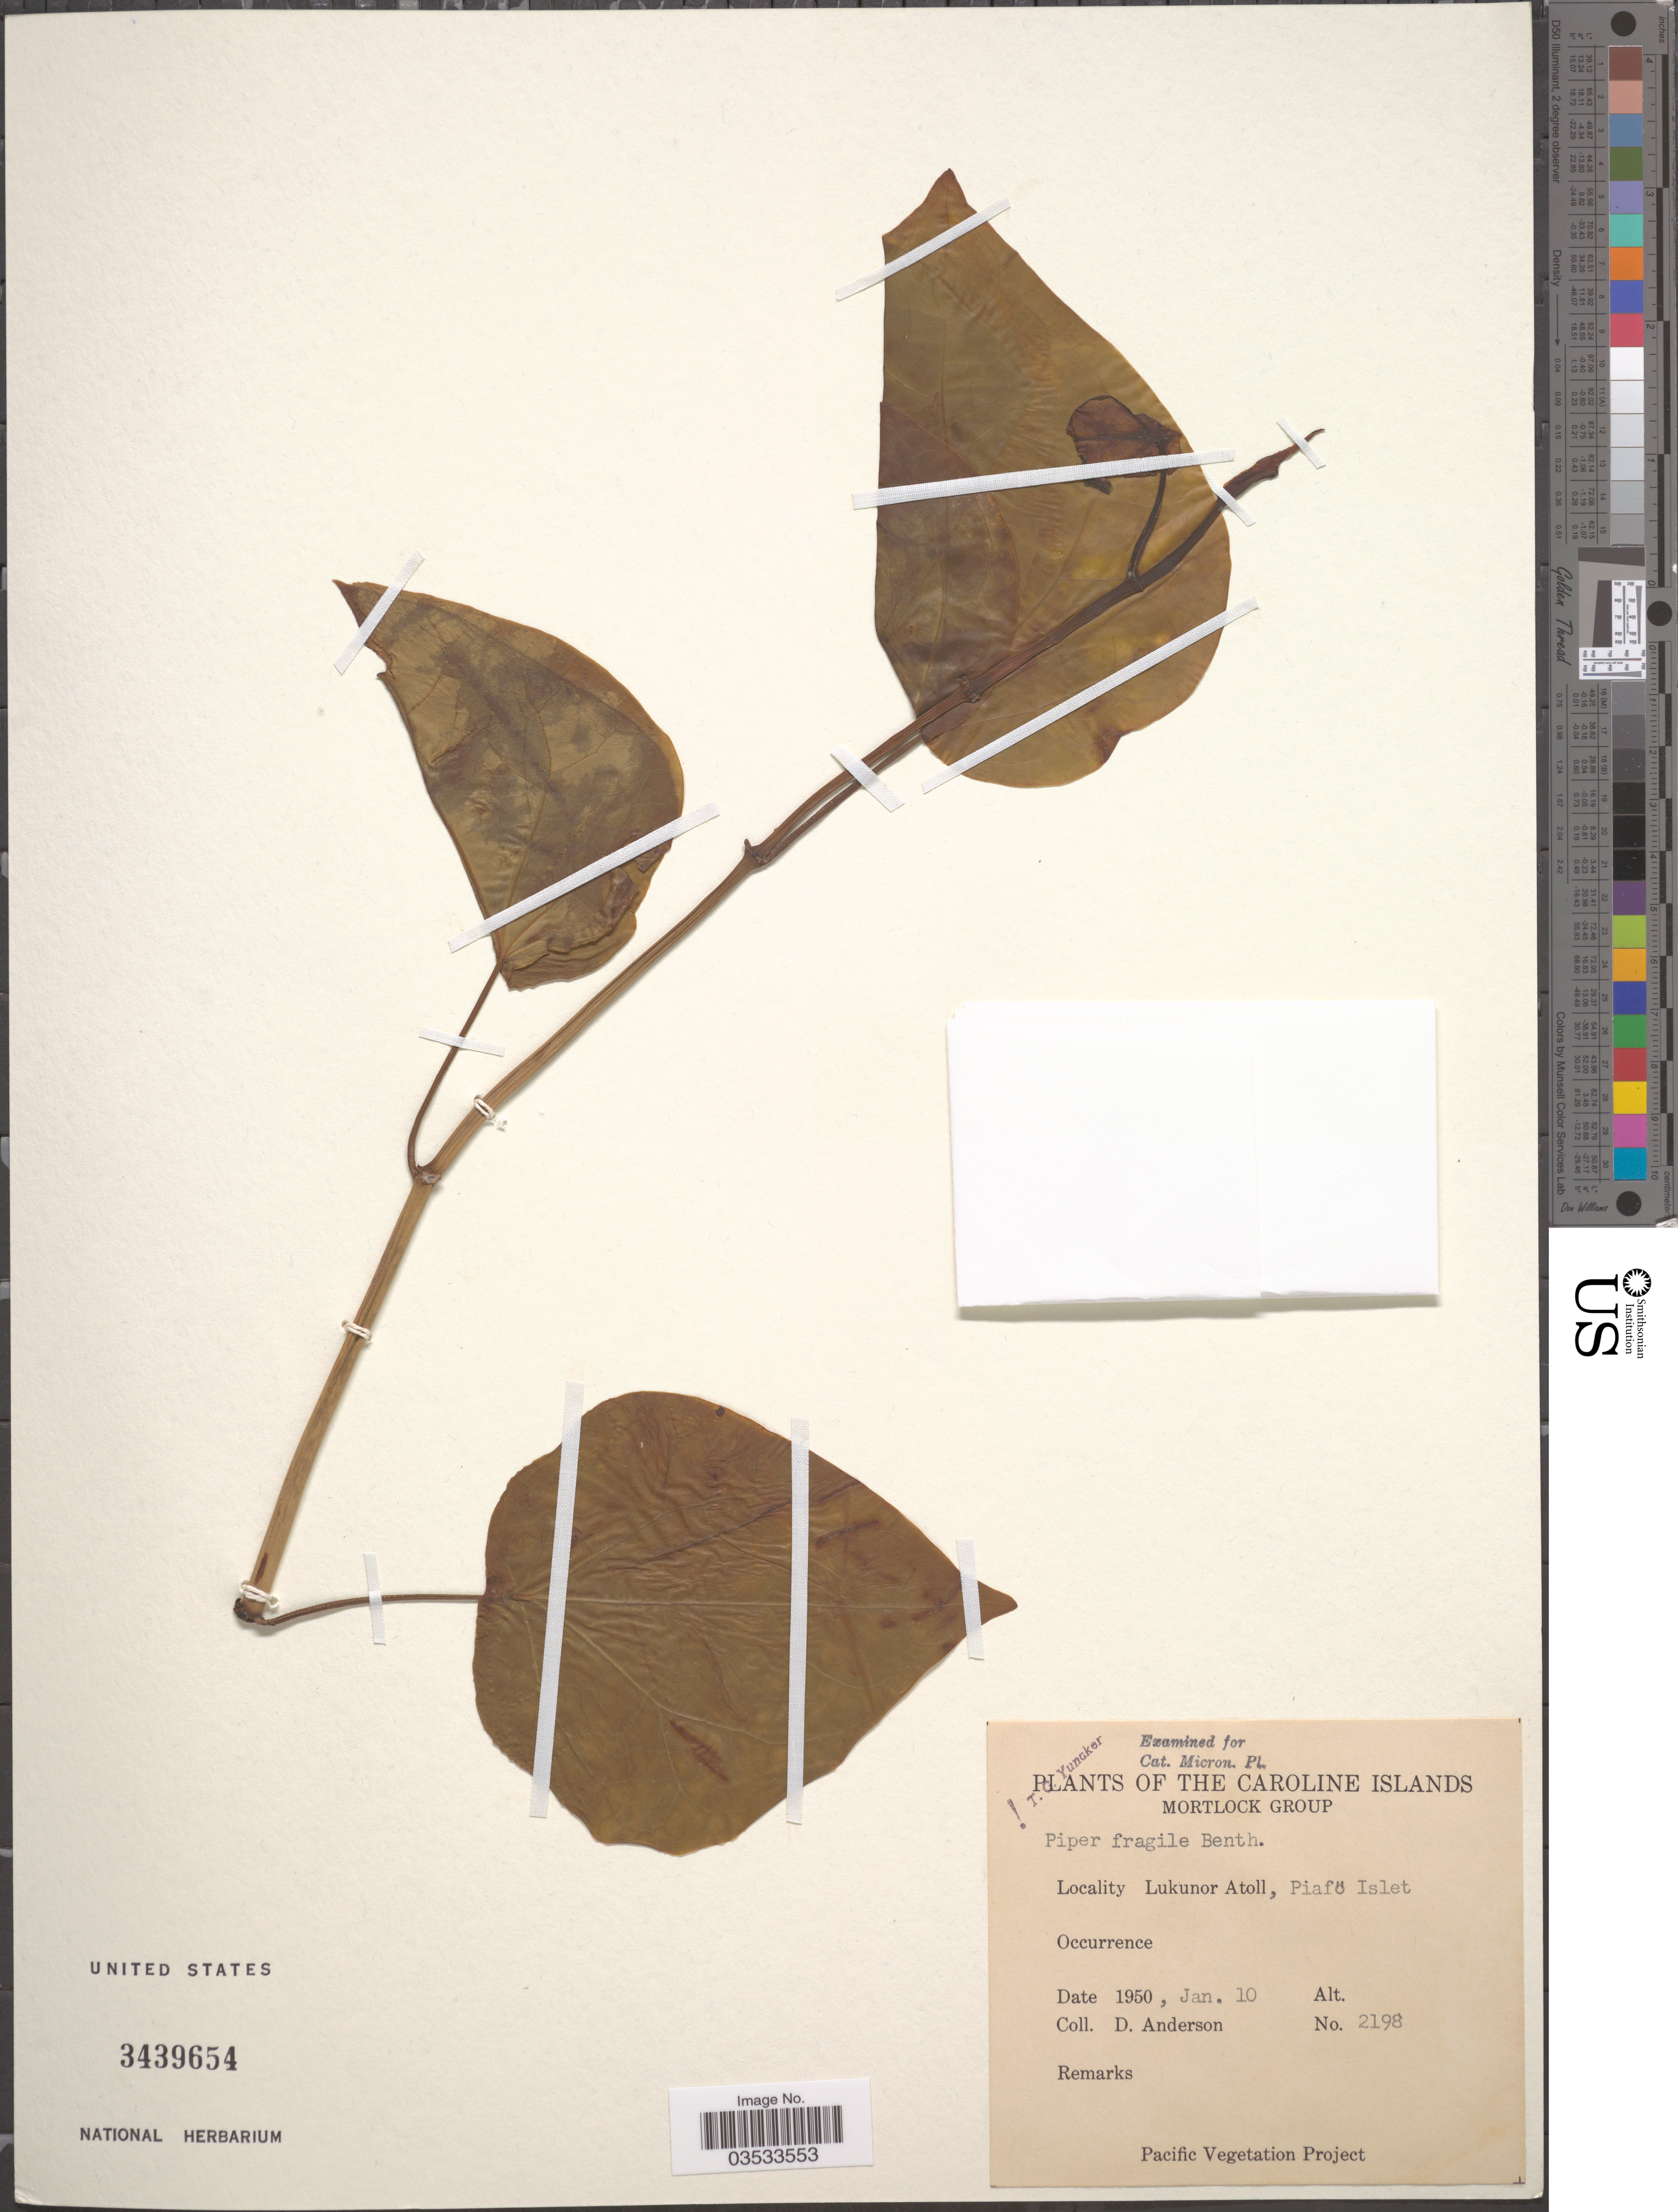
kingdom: Plantae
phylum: Tracheophyta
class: Magnoliopsida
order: Piperales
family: Piperaceae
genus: Piper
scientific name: Piper fragile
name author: Benth.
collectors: D. Anderson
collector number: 2198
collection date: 1950-01-10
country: Micronesia, Federated States of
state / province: Truk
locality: The Caroline Islands. Mortlock Group. Lukunor Atoll, Piafö Islet.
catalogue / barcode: US 3439654